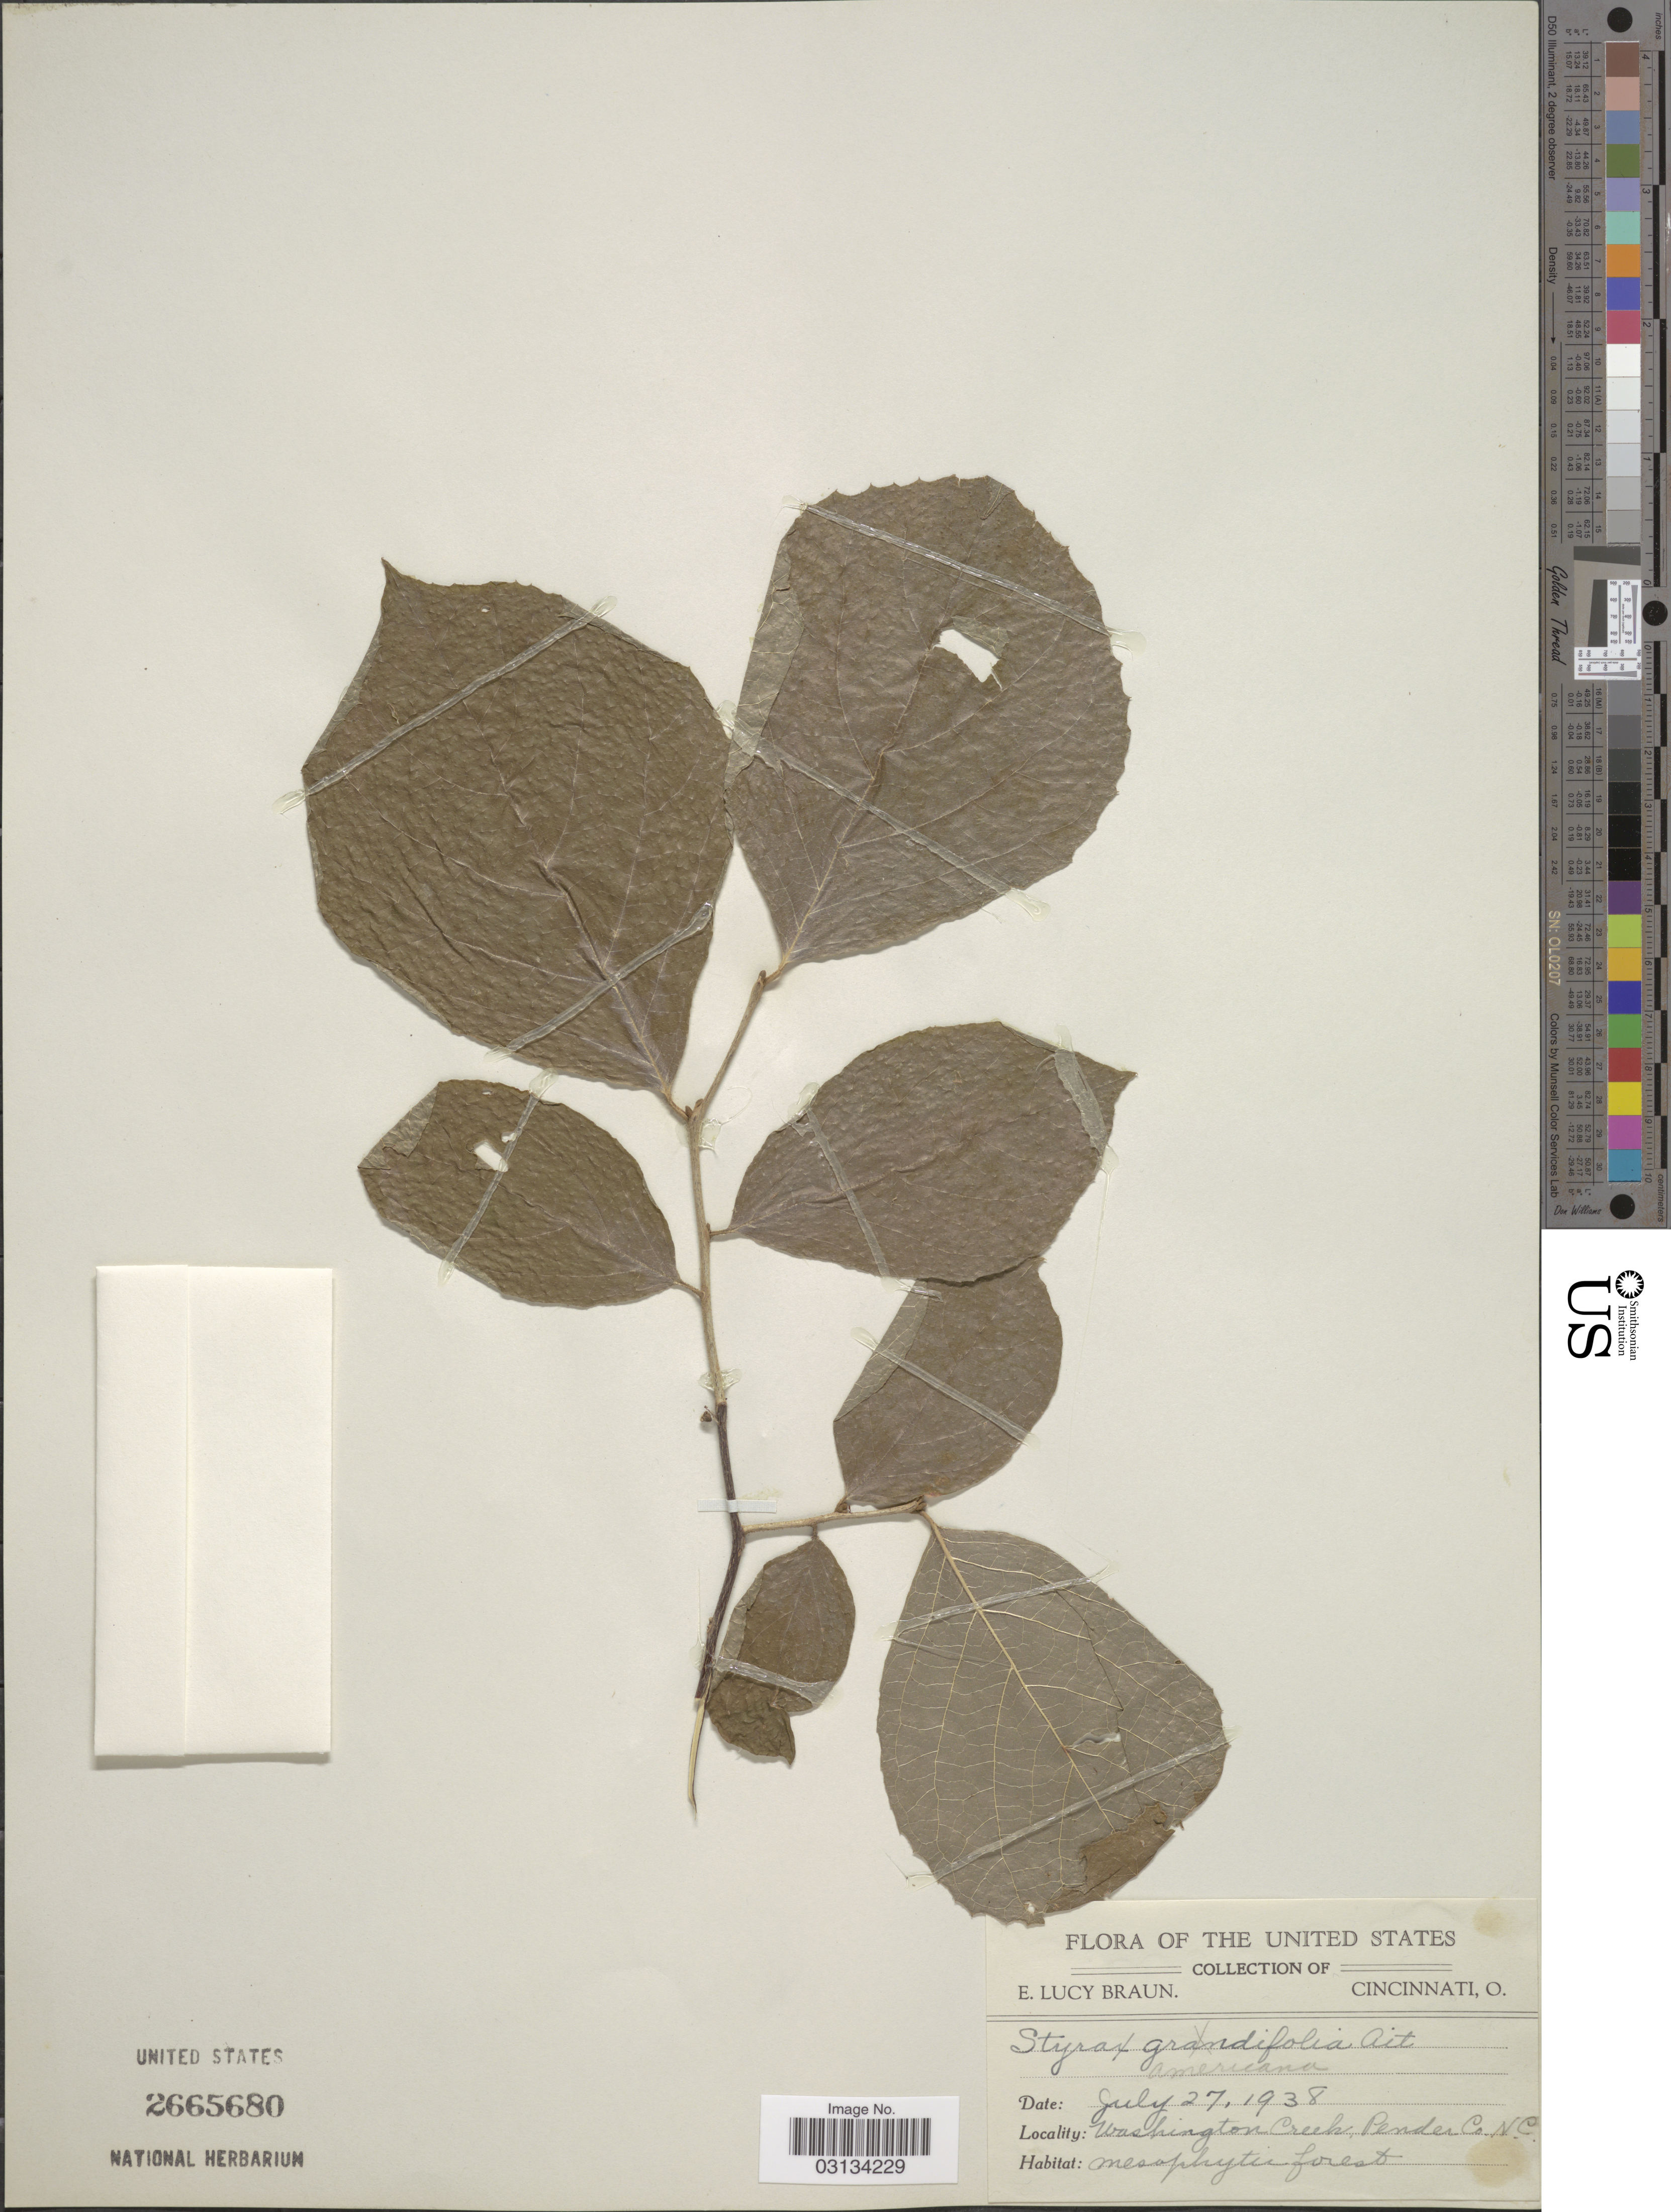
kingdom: Plantae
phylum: Tracheophyta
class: Magnoliopsida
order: Ericales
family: Styracaceae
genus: Styrax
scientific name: Styrax grandifolius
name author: Aiton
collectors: E. L. Braun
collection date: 1938-07-27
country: United States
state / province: North Carolina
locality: Washington Creek, Pender Co. N. C.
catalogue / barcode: US 2665680